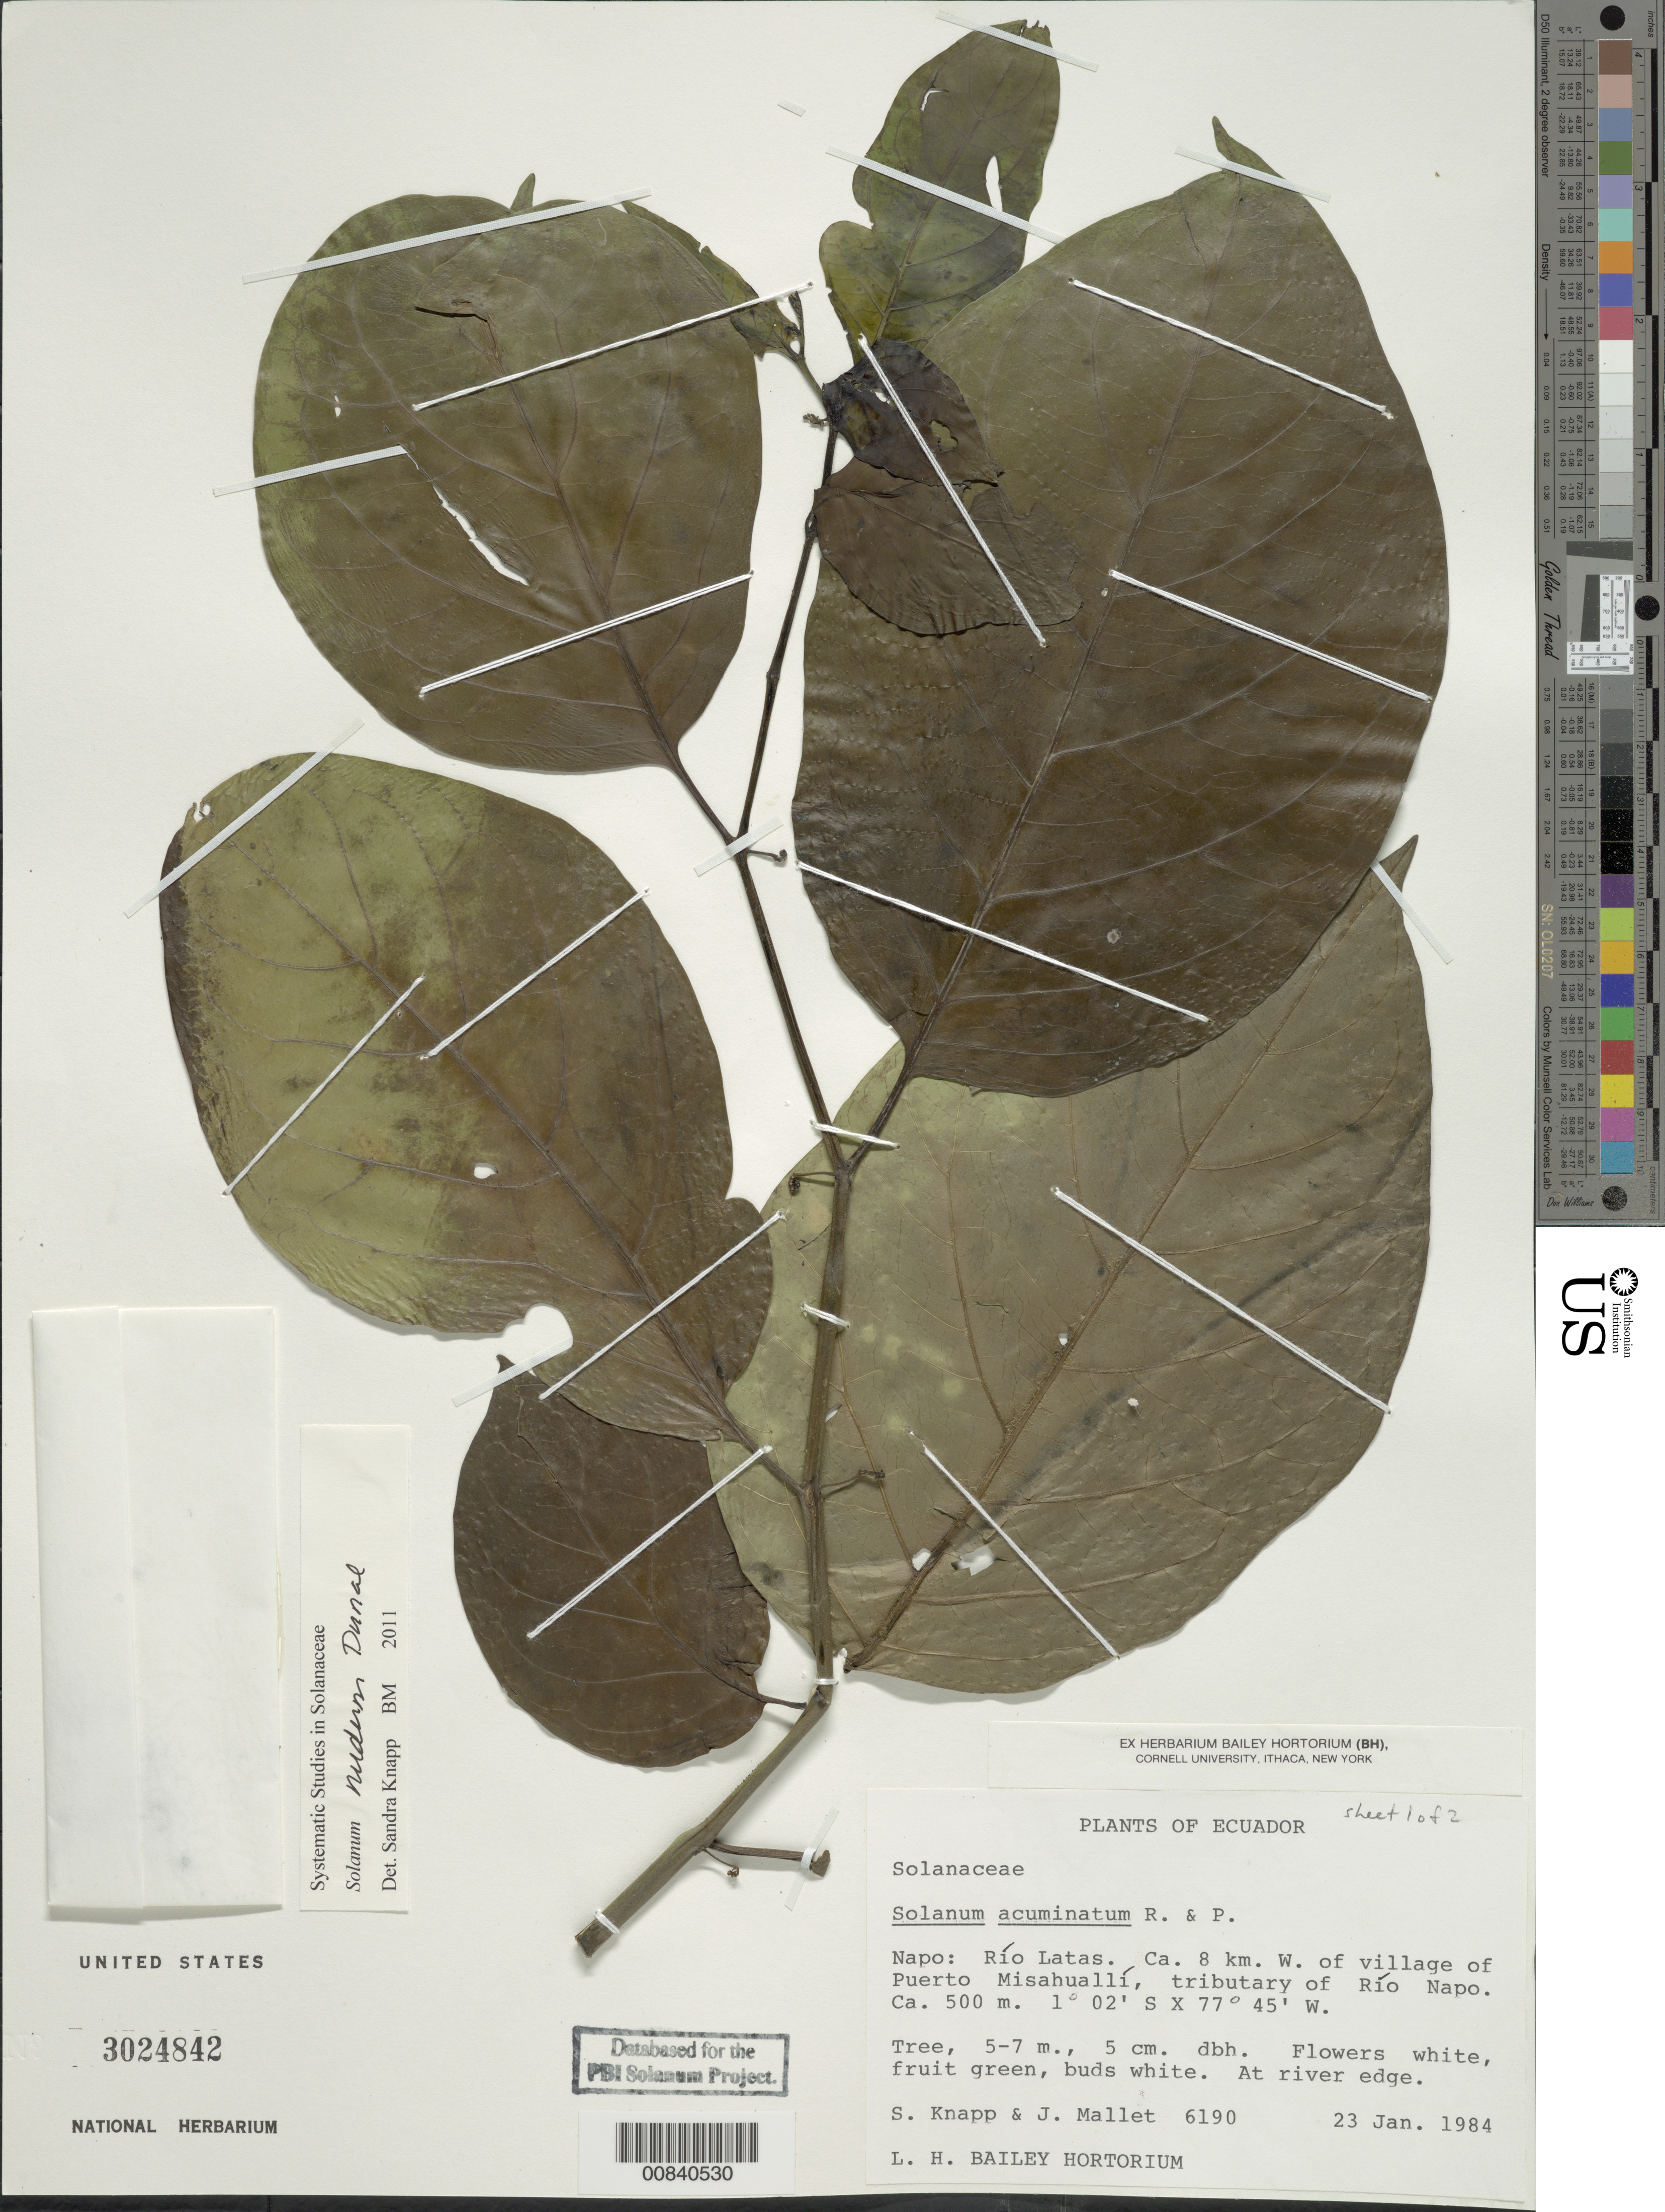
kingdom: Plantae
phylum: Tracheophyta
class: Magnoliopsida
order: Solanales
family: Solanaceae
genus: Solanum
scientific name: Solanum nudum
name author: Dunal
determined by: Knapp, S. D.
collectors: S. Knapp & J. Mallet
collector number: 6190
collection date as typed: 23 Jan 1984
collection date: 1984-01-23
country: Ecuador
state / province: Napo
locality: Río Latas. Ca. 8 km. W. of village of Puerto Misahuallí., tributary of Río Napo.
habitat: At river edge.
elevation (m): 500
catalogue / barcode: US 3024842